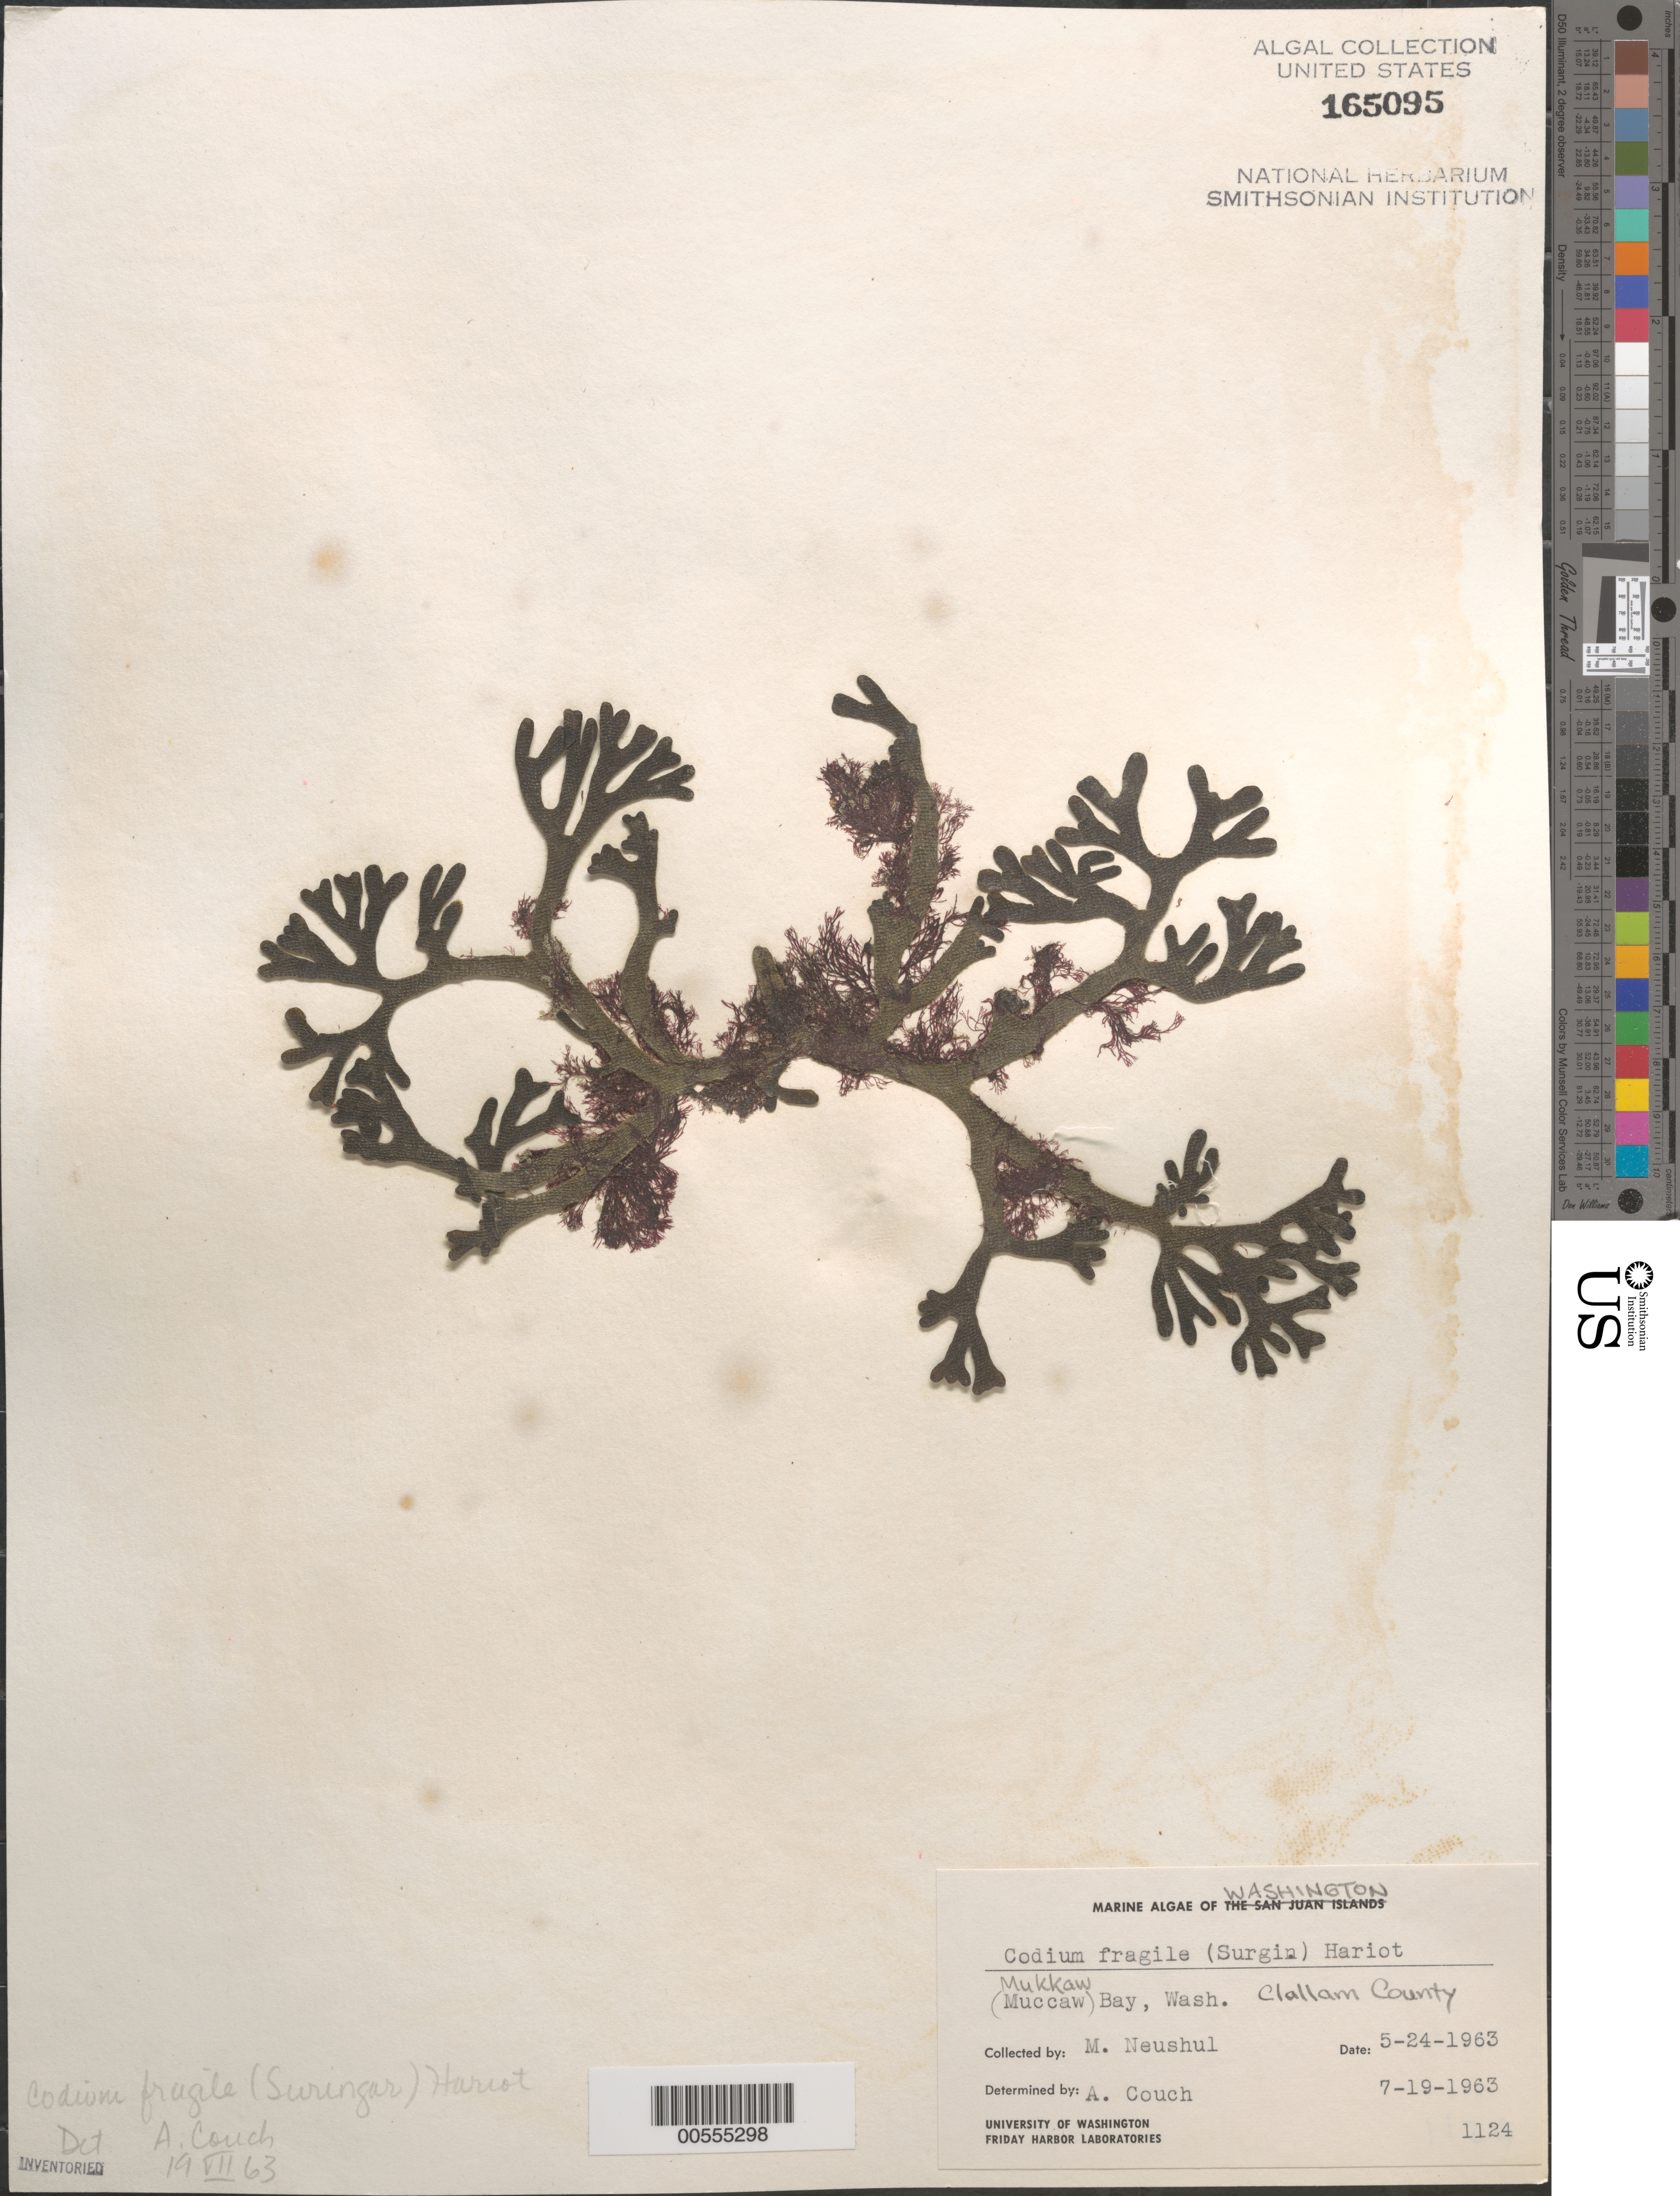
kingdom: Plantae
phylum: Chlorophyta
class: Ulvophyceae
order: Bryopsidales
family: Codiaceae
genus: Codium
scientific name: Codium fragile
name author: (Suringar) P. Hariot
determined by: Couch, A.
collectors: M. Neushul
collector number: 1124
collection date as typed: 24 May 1963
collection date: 1963-05-24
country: United States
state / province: Washington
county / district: Clallam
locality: Mukkaw Bay (Muccaw Bay)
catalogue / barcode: US 165095